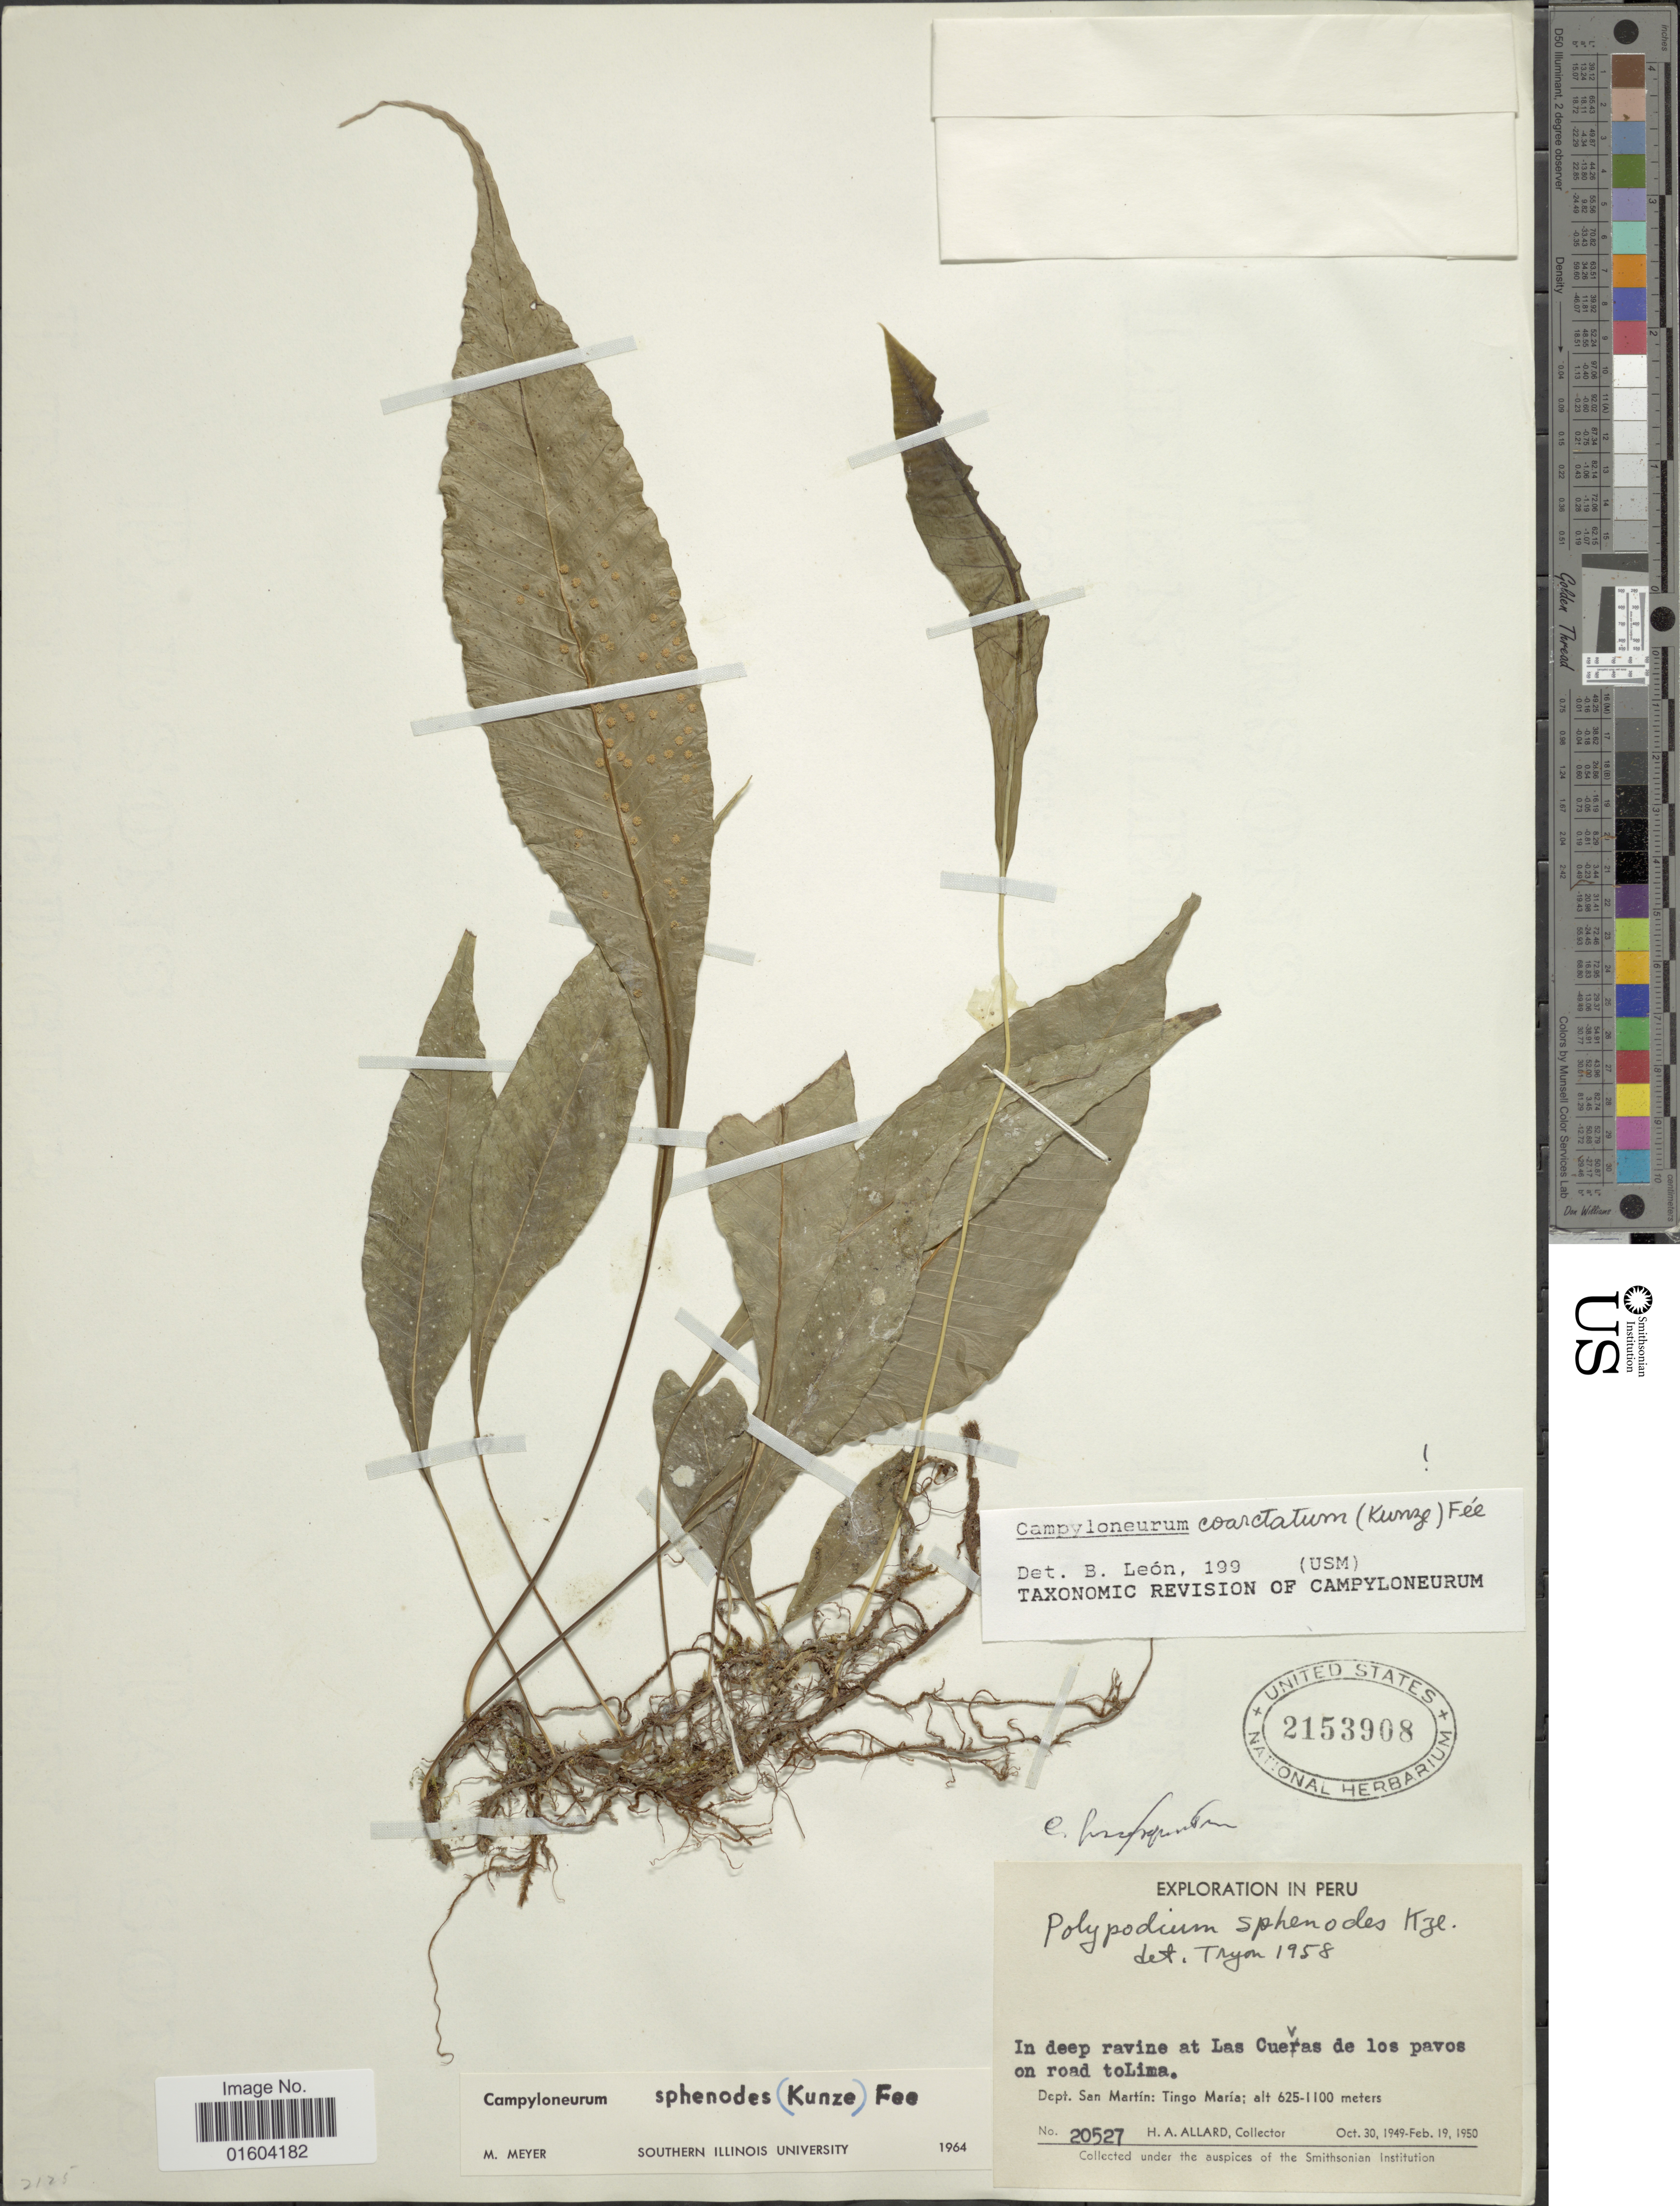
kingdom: Plantae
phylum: Tracheophyta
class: Polypodiopsida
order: Polypodiales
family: Polypodiaceae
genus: Campyloneurum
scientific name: Campyloneurum coarctatum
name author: (Kunze) Fée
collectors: H. A. Allard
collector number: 20527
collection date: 1949-10-30/1950-02-19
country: Peru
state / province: San Martín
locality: Peru, In deep ravine at Las Cuevas de los pavos on road toLima. Dept. San Martin: Tingo Maria.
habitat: in deep ravine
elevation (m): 625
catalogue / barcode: US 2153908